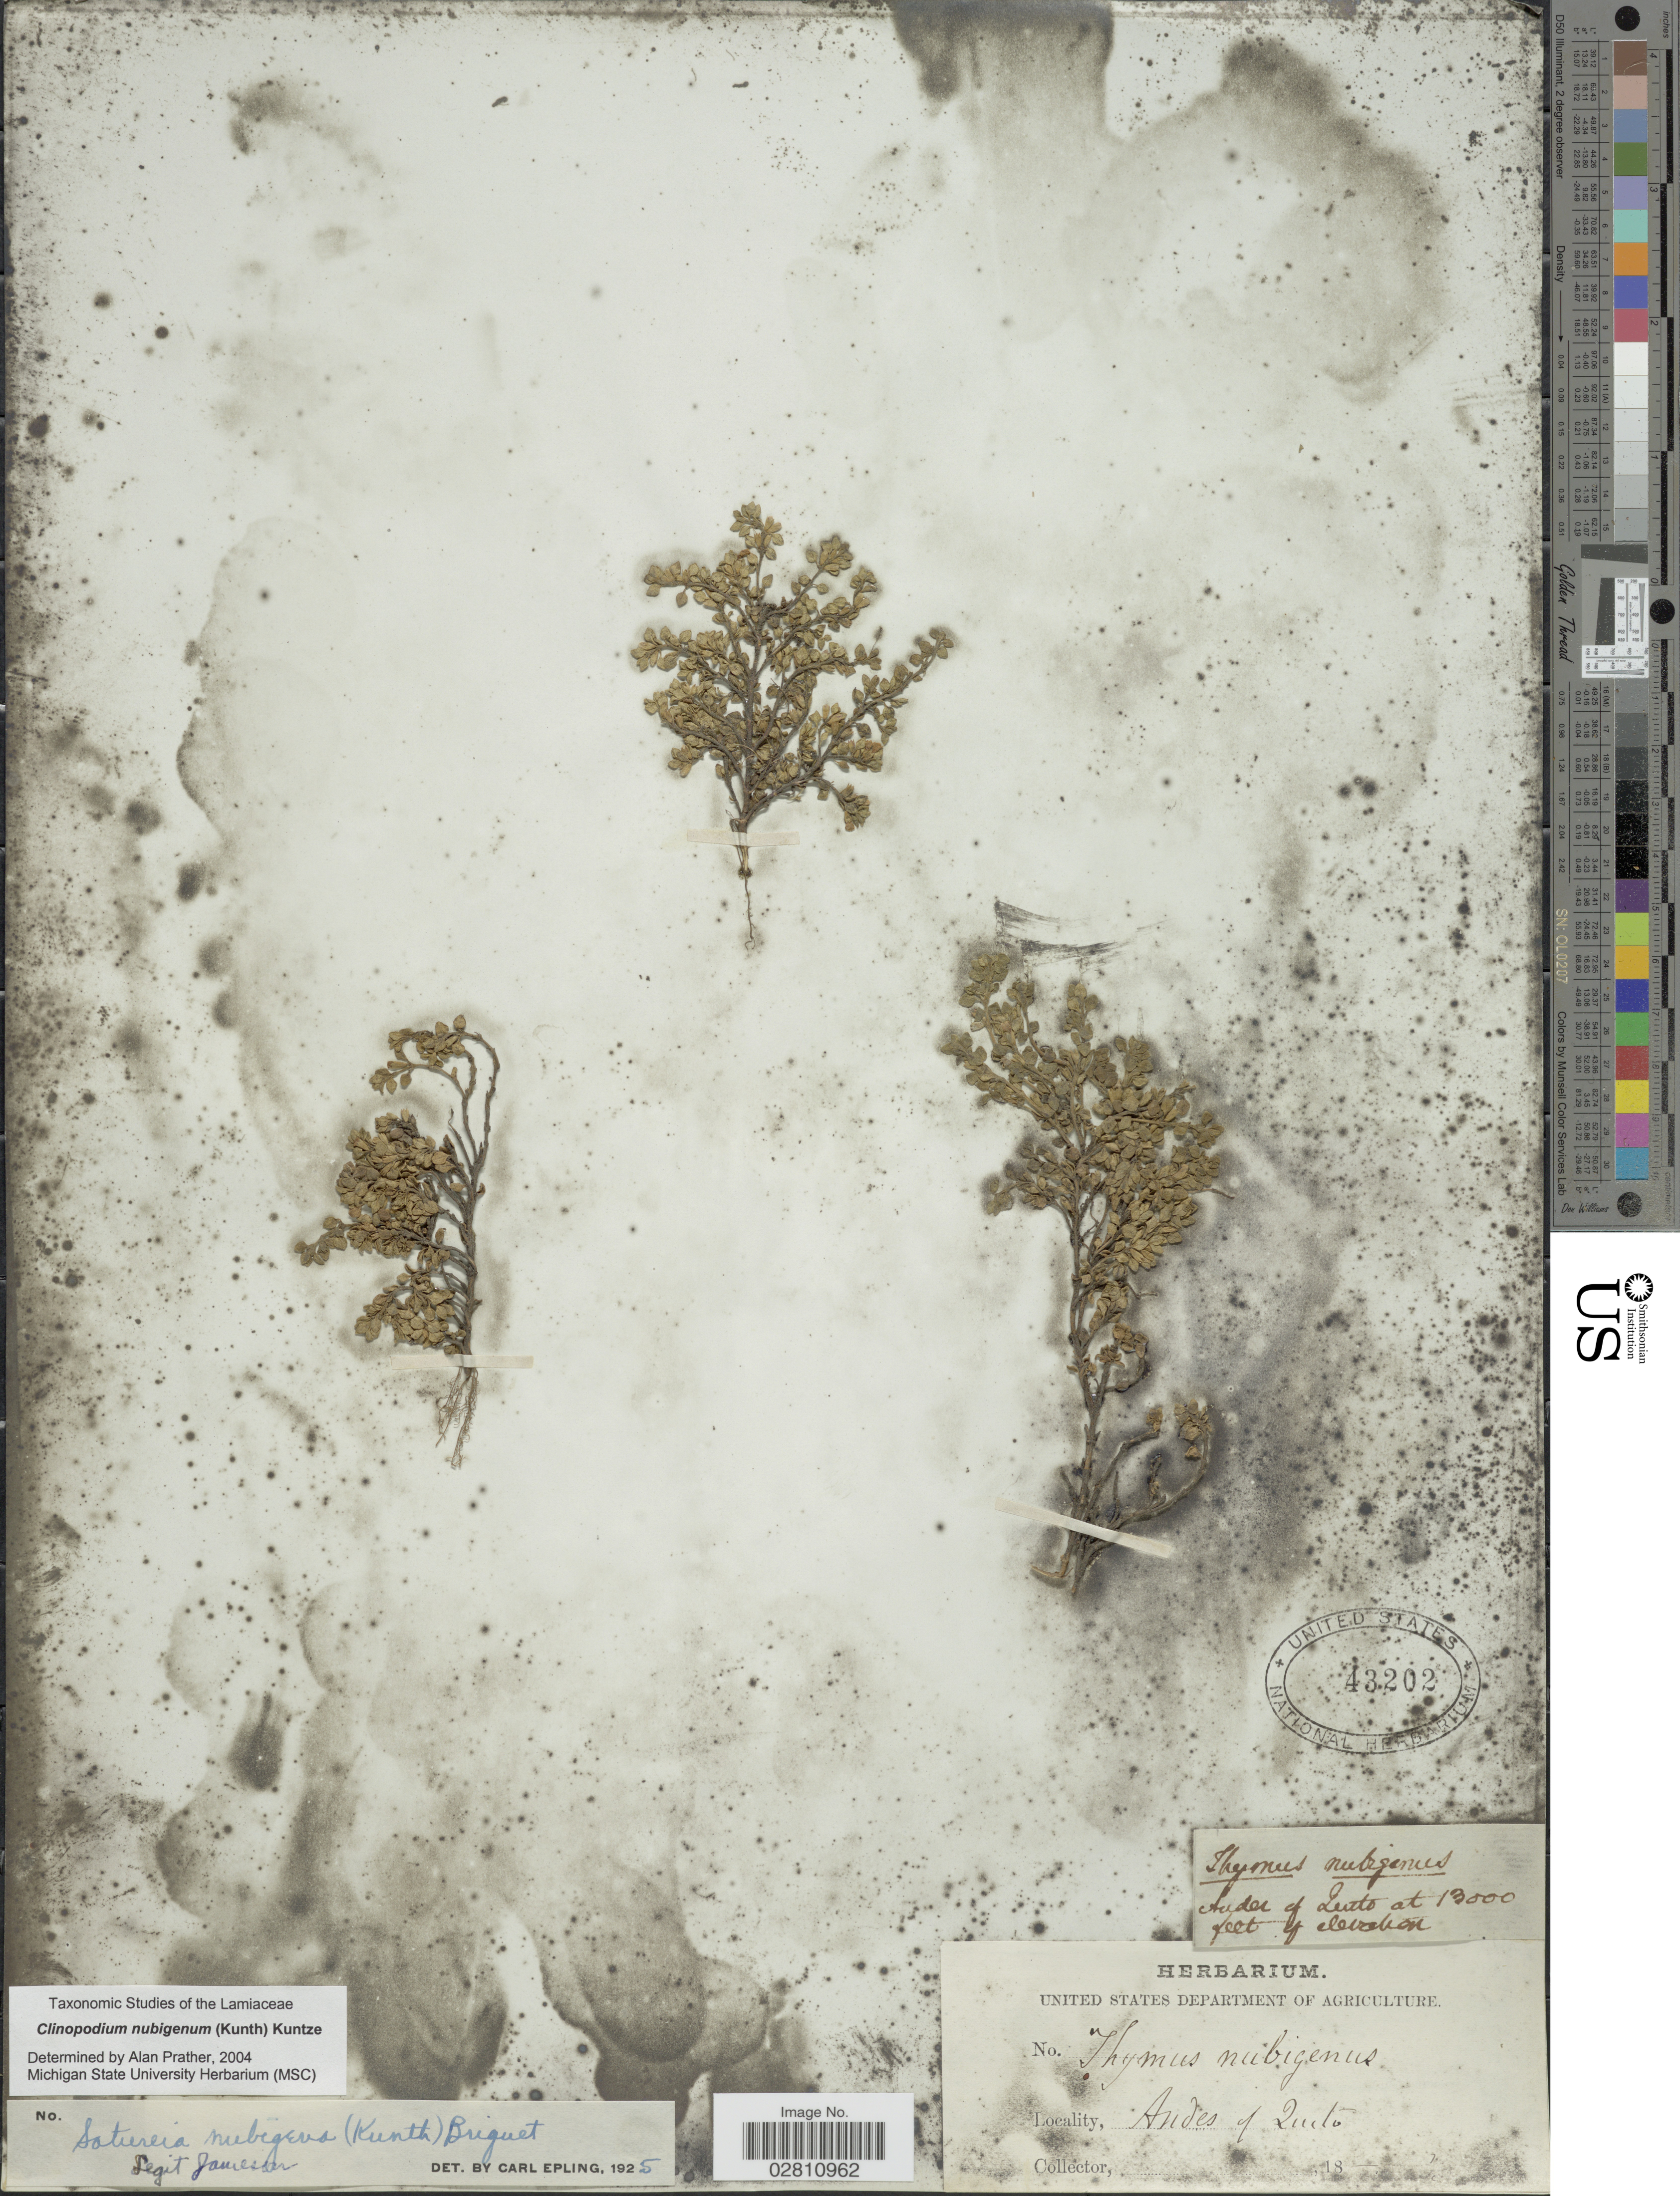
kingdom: Plantae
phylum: Tracheophyta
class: Magnoliopsida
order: Lamiales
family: Lamiaceae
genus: Clinopodium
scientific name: Clinopodium nubigenum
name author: (Kunth) Kuntze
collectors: ex herb. U. S. Department of Agriculture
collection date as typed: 18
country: Ecuador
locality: Andes of Quito.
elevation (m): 3962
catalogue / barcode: US 43202